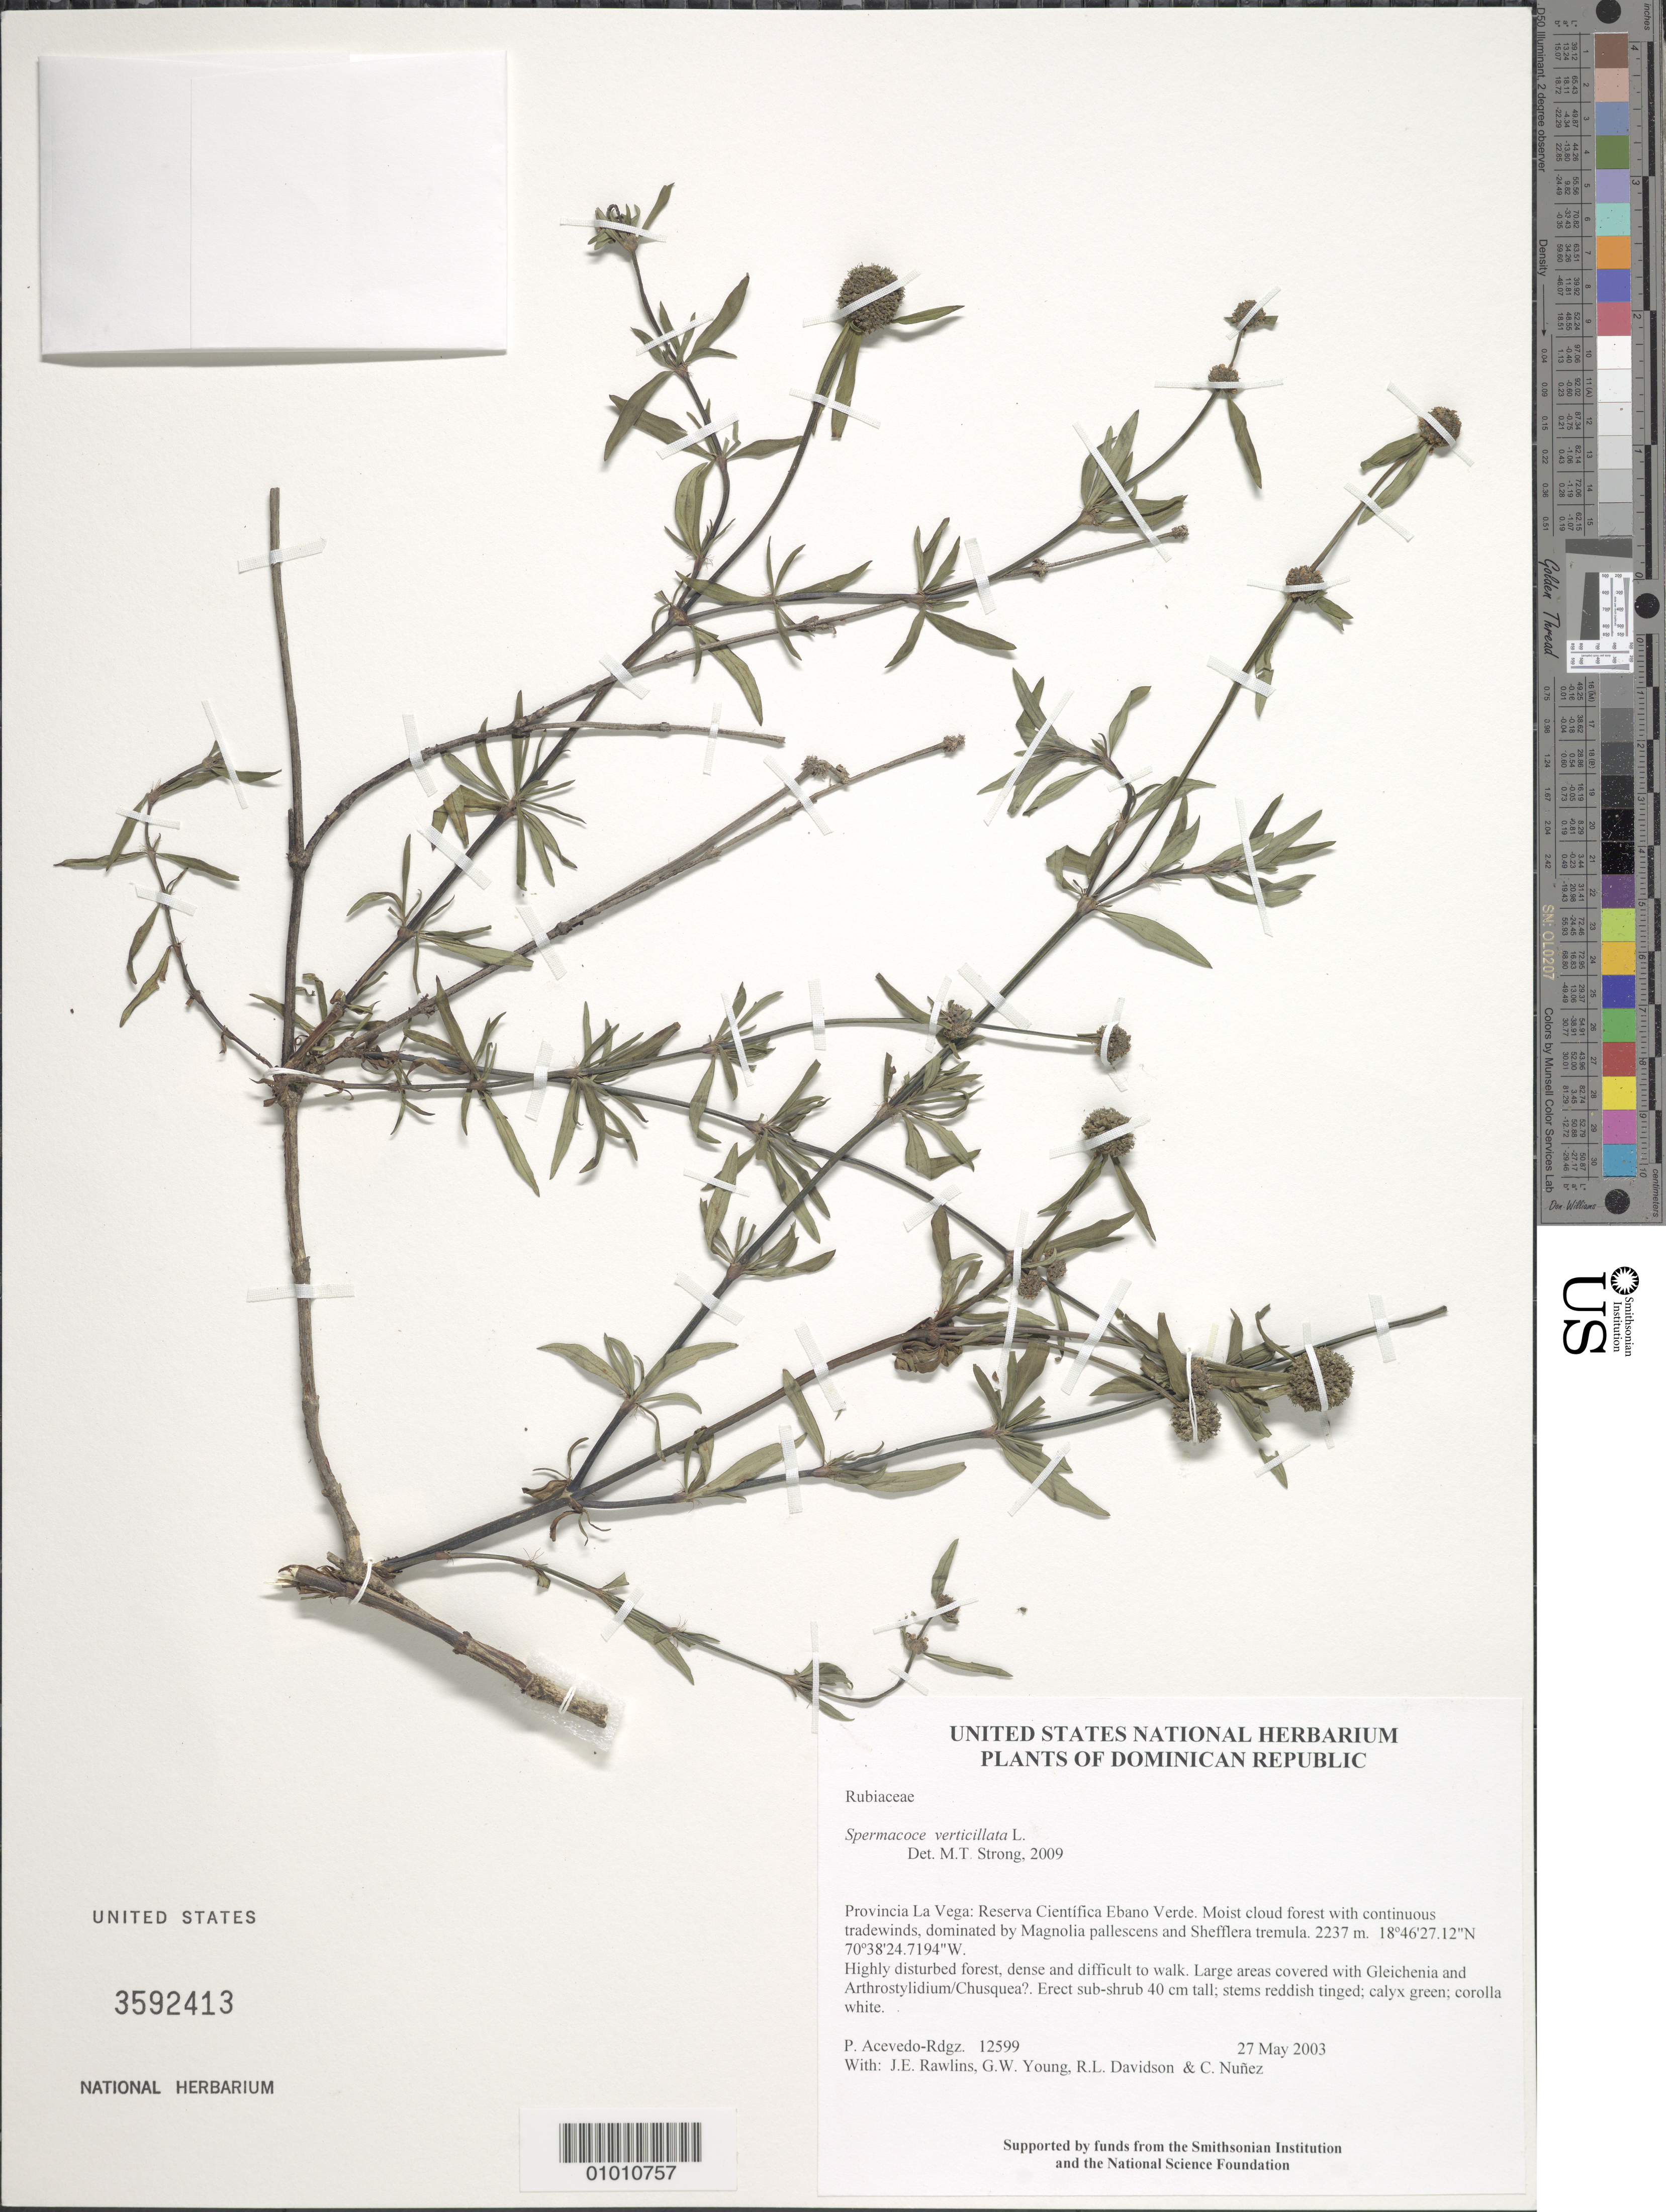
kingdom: Plantae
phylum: Tracheophyta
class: Magnoliopsida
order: Gentianales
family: Rubiaceae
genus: Spermacoce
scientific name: Spermacoce verticillata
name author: L.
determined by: Strong, M. T., (US), Smithsonian Institution - National Museum of Natural History (UNITED STATES)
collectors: P. Acevedo-Rodr., J. Rawlins, G. Young, R. Davidson & C. Nunez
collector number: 12599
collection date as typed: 27 May 2003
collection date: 2003-05-27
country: Dominican Republic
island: Hispaniola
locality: Provincia La Vega: Reserva Científica Ebano Verde. Moist cloud forest with continuous tradewinds, dominated by Magnolia pallescens and Shefflera tremula.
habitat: Highly disturbed forest, dense and difficult to walk. Large areas covered with Gleichenia and Arthrostylidium/Chusquea?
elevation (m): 2237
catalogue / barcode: US 3592413